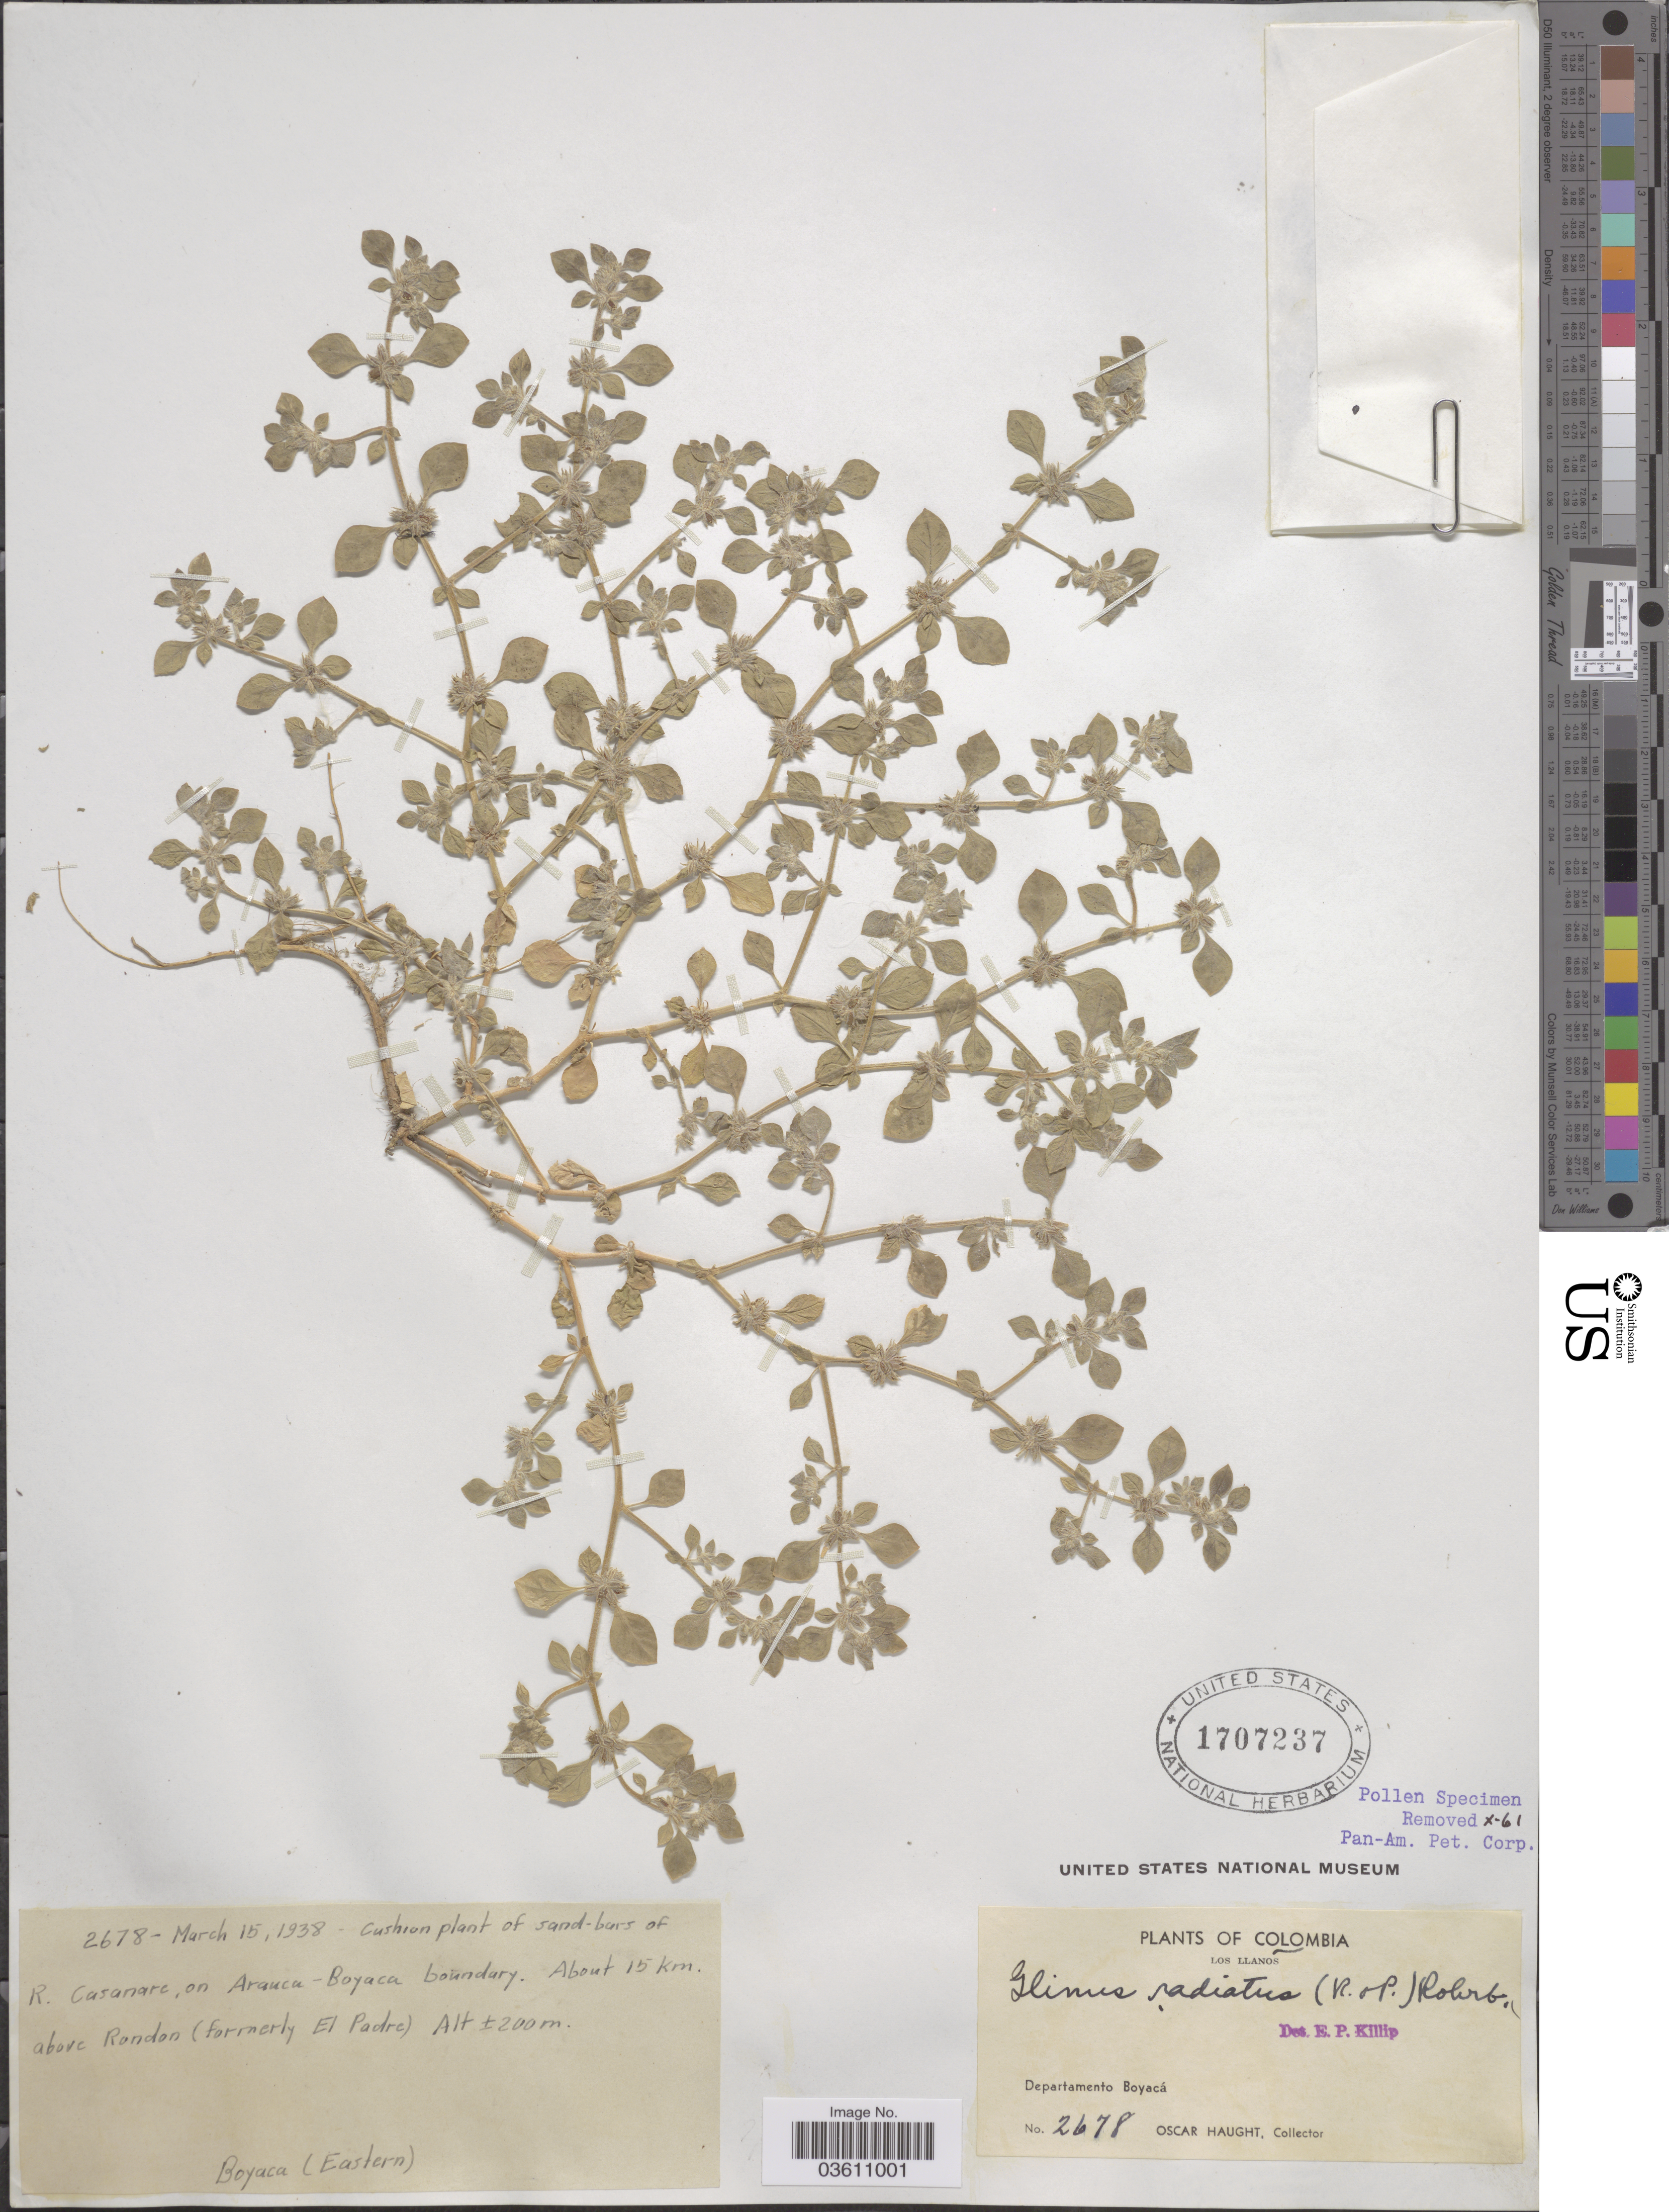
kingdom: Plantae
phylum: Tracheophyta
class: Magnoliopsida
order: Caryophyllales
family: Molluginaceae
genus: Glinus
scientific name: Glinus radiatus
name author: (Ruiz & Pav.) Rohrb.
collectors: O. L. Haught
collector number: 2678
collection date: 1938-03-15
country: Colombia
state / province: Boyacá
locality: R. Casanare, on Arauca-Boyaca boundary. About 15 km. above Rondon (formerly El Padre). Los Llanos. Departamento Boyacá.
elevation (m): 200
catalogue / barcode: US 1707237